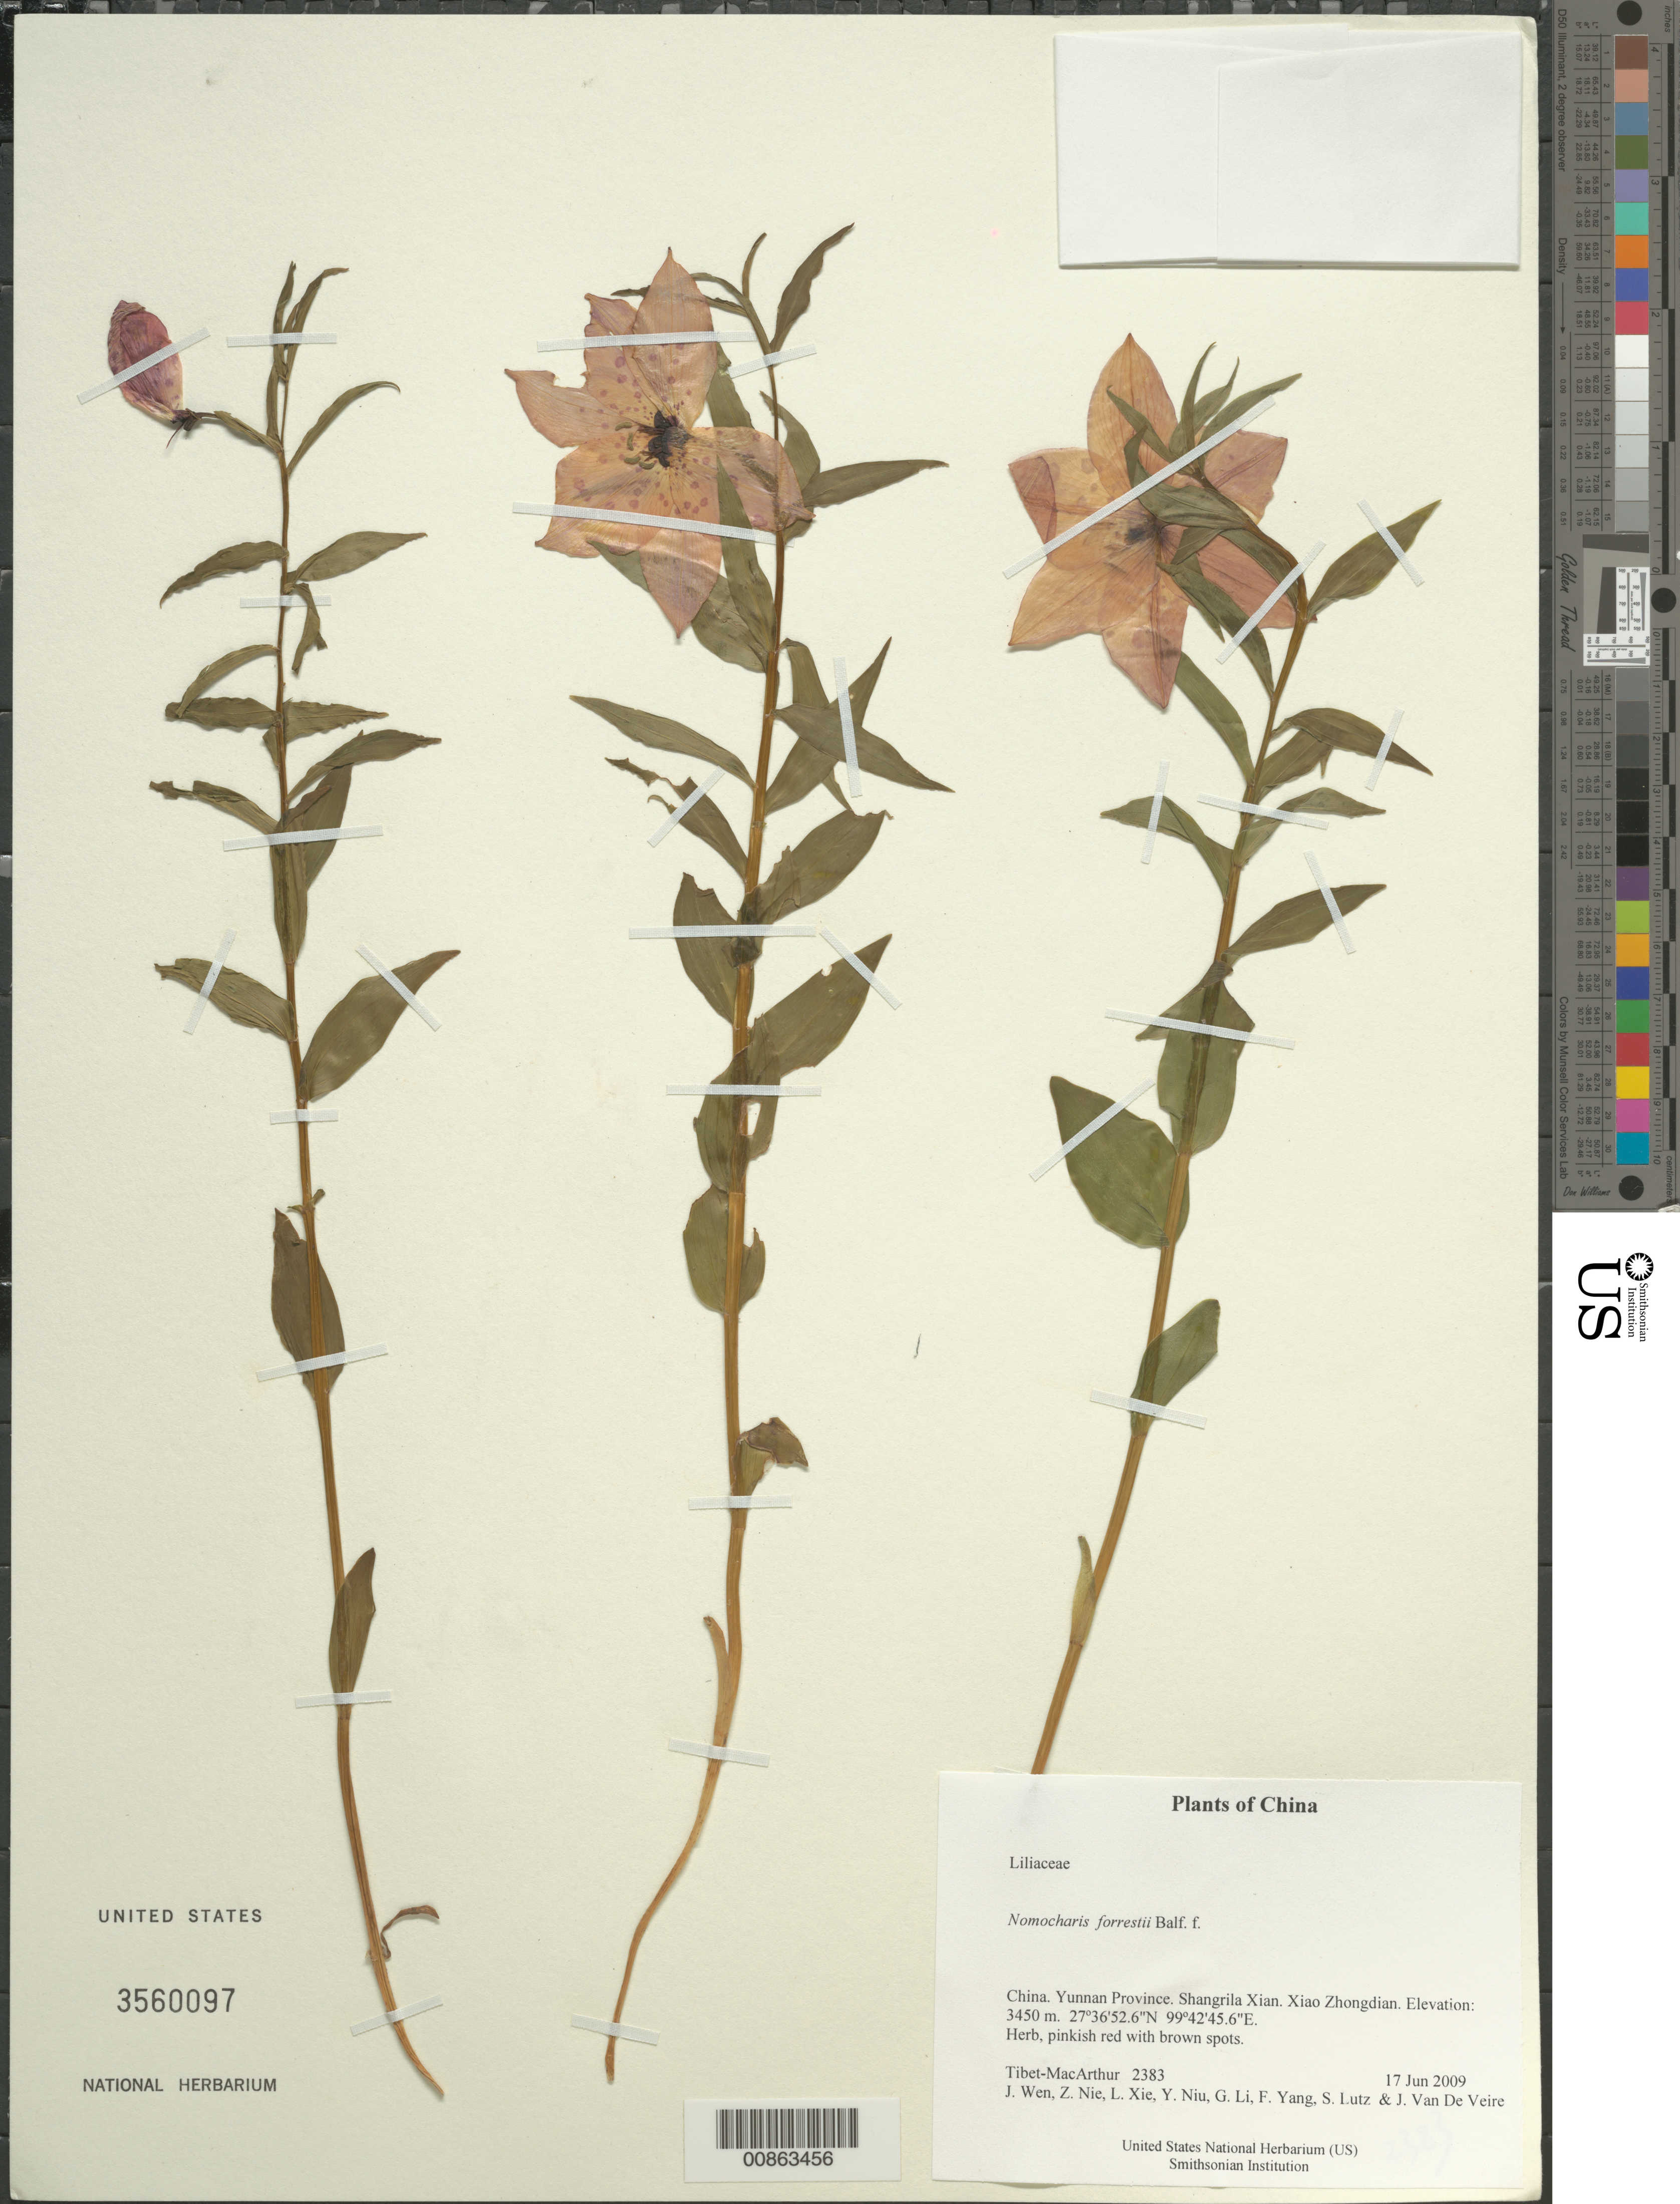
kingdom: Plantae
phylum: Tracheophyta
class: Liliopsida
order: Liliales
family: Liliaceae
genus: Lilium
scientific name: Lilium apertum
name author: Franch.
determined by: Strong, M. T., (US), Smithsonian Institution - National Museum of Natural History (UNITED STATES)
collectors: Tibet-MacArthur, J. Wen, Z. Nie, L. Xie, Y. Niu, G. Li, F. Yang, S. Lutz & J. Van De Veire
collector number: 2383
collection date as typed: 17 Jun 2009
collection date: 2009-06-17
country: China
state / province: Yunnan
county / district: Shangrila Xian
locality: Xiao Zhongdian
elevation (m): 3450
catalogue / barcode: US 3560097